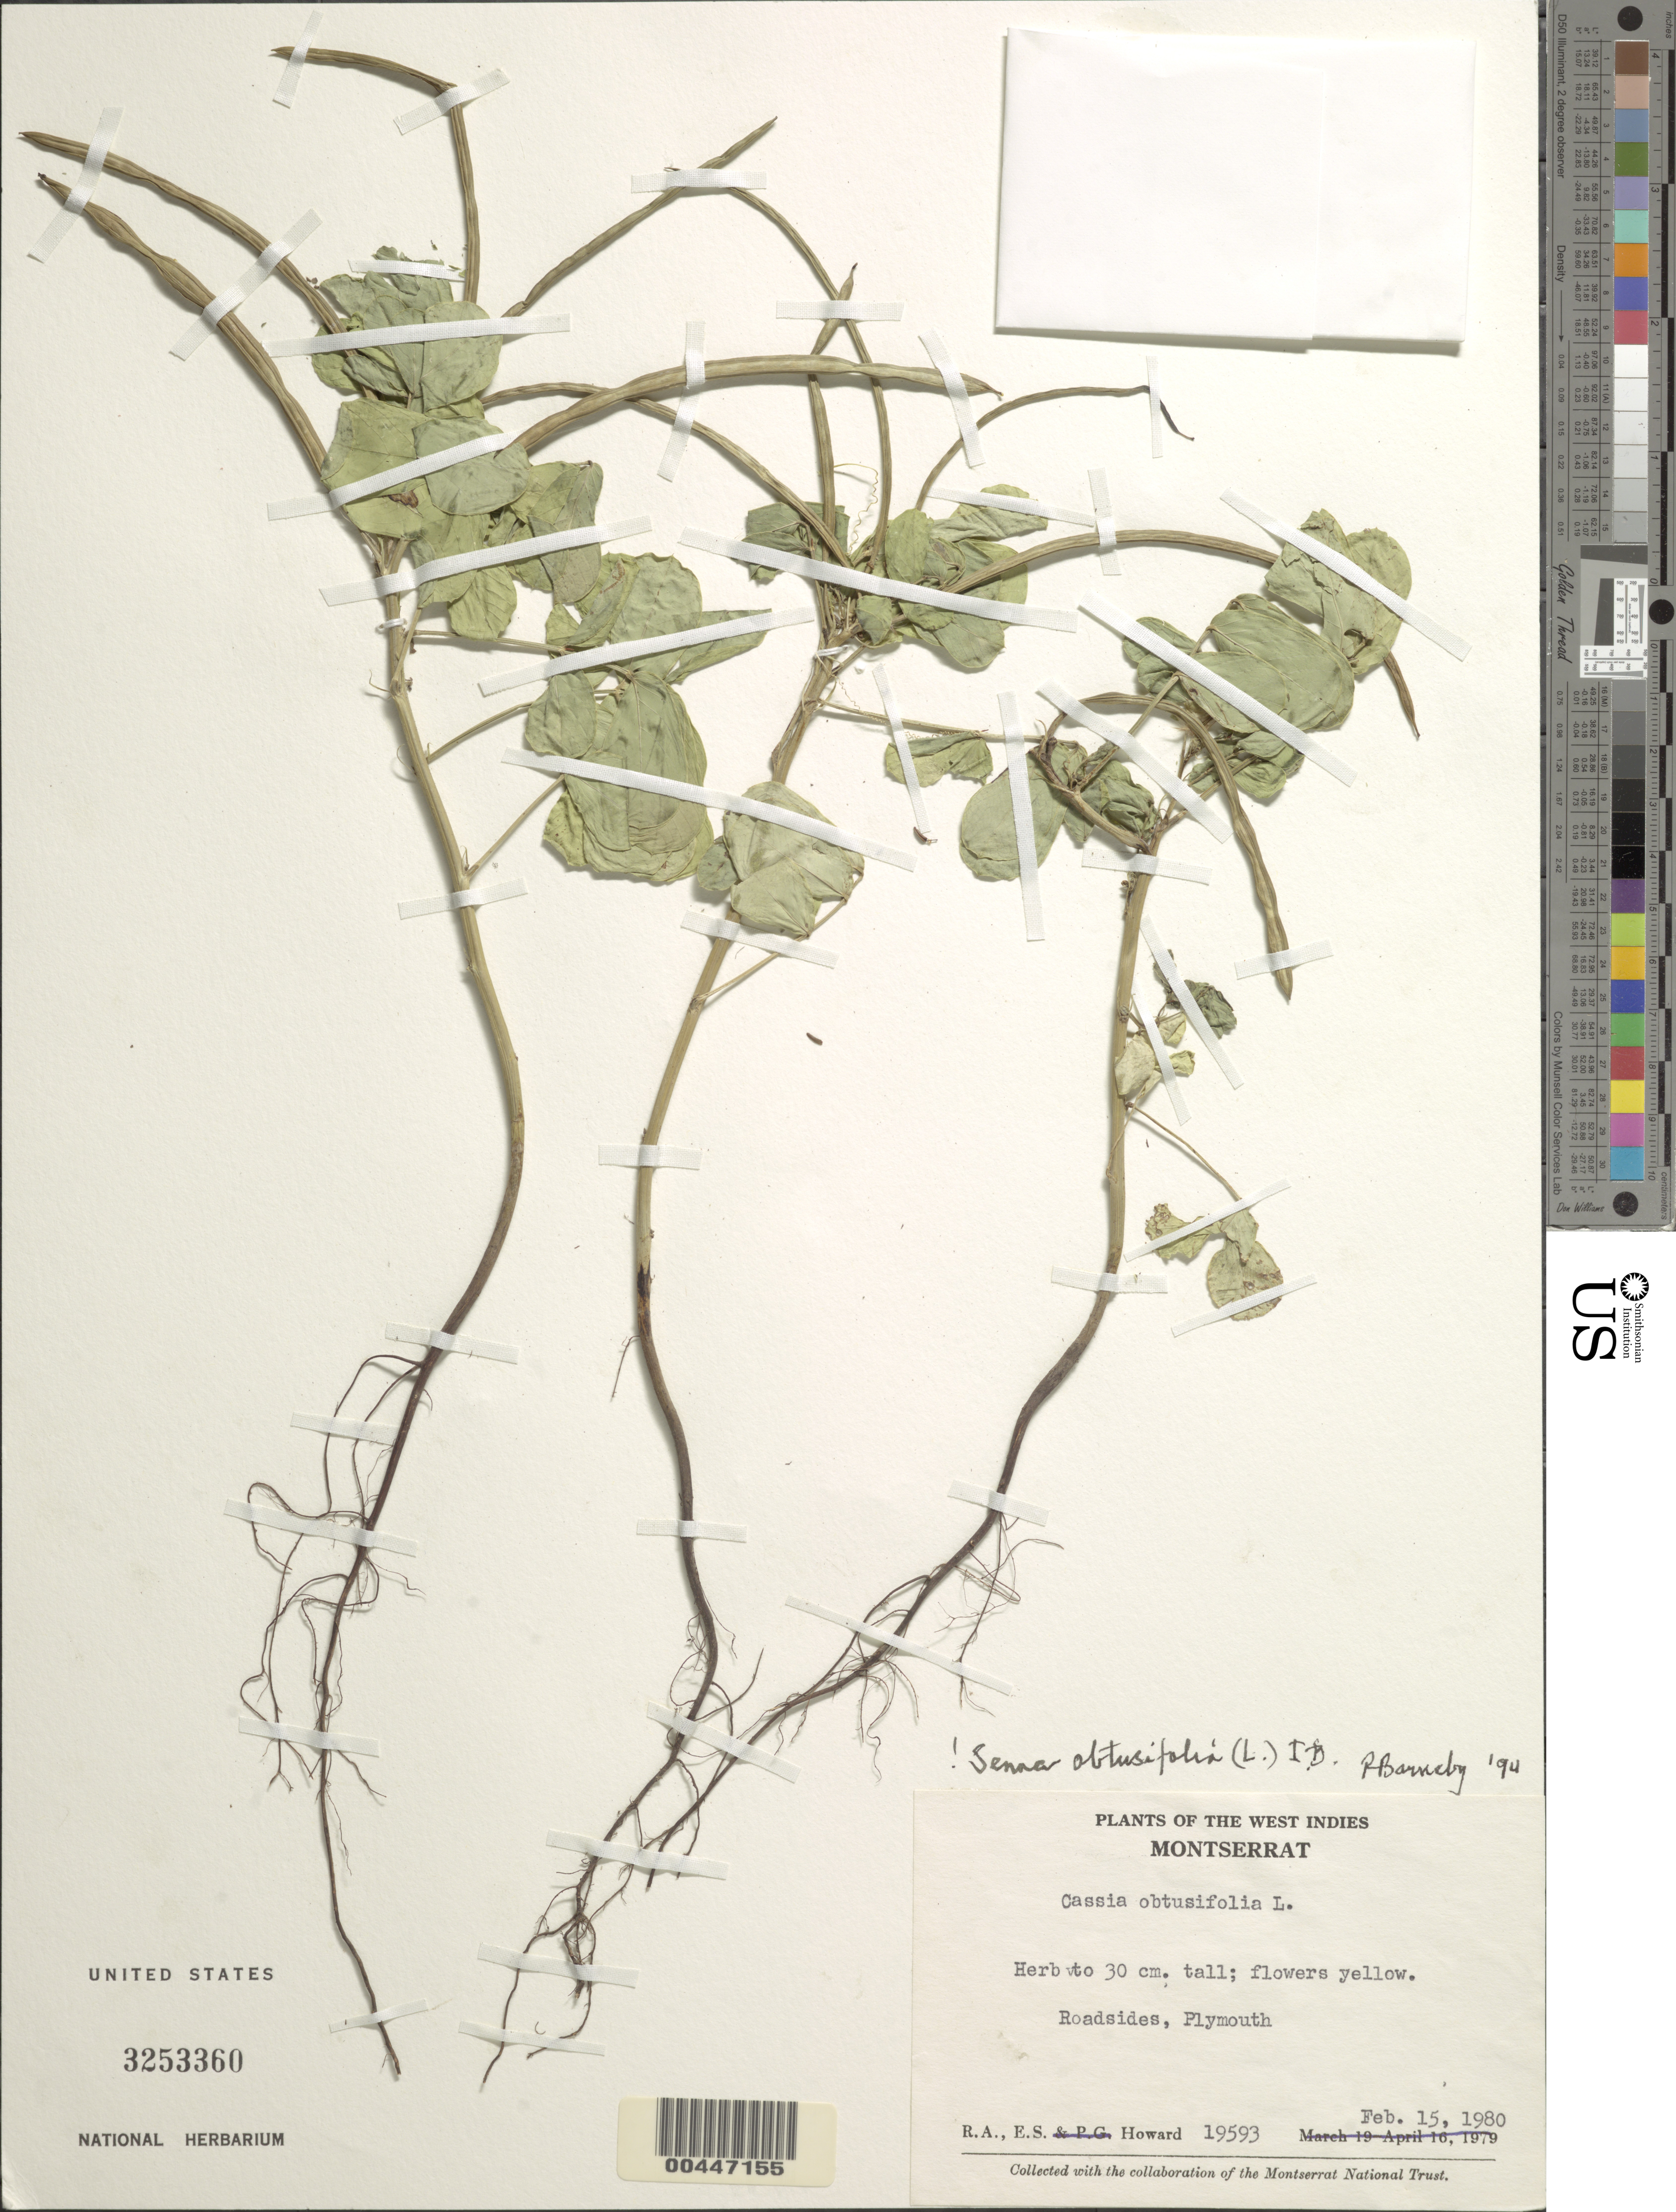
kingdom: Plantae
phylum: Tracheophyta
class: Magnoliopsida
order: Fabales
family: Fabaceae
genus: Senna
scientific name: Senna obtusifolia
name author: (L.) H.S. Irwin & Barneby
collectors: R. A. Howard & E. S. Howard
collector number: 19593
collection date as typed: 15 Feb 1980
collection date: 1980-02-15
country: Montserrat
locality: Plymouth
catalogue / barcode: US 3253360